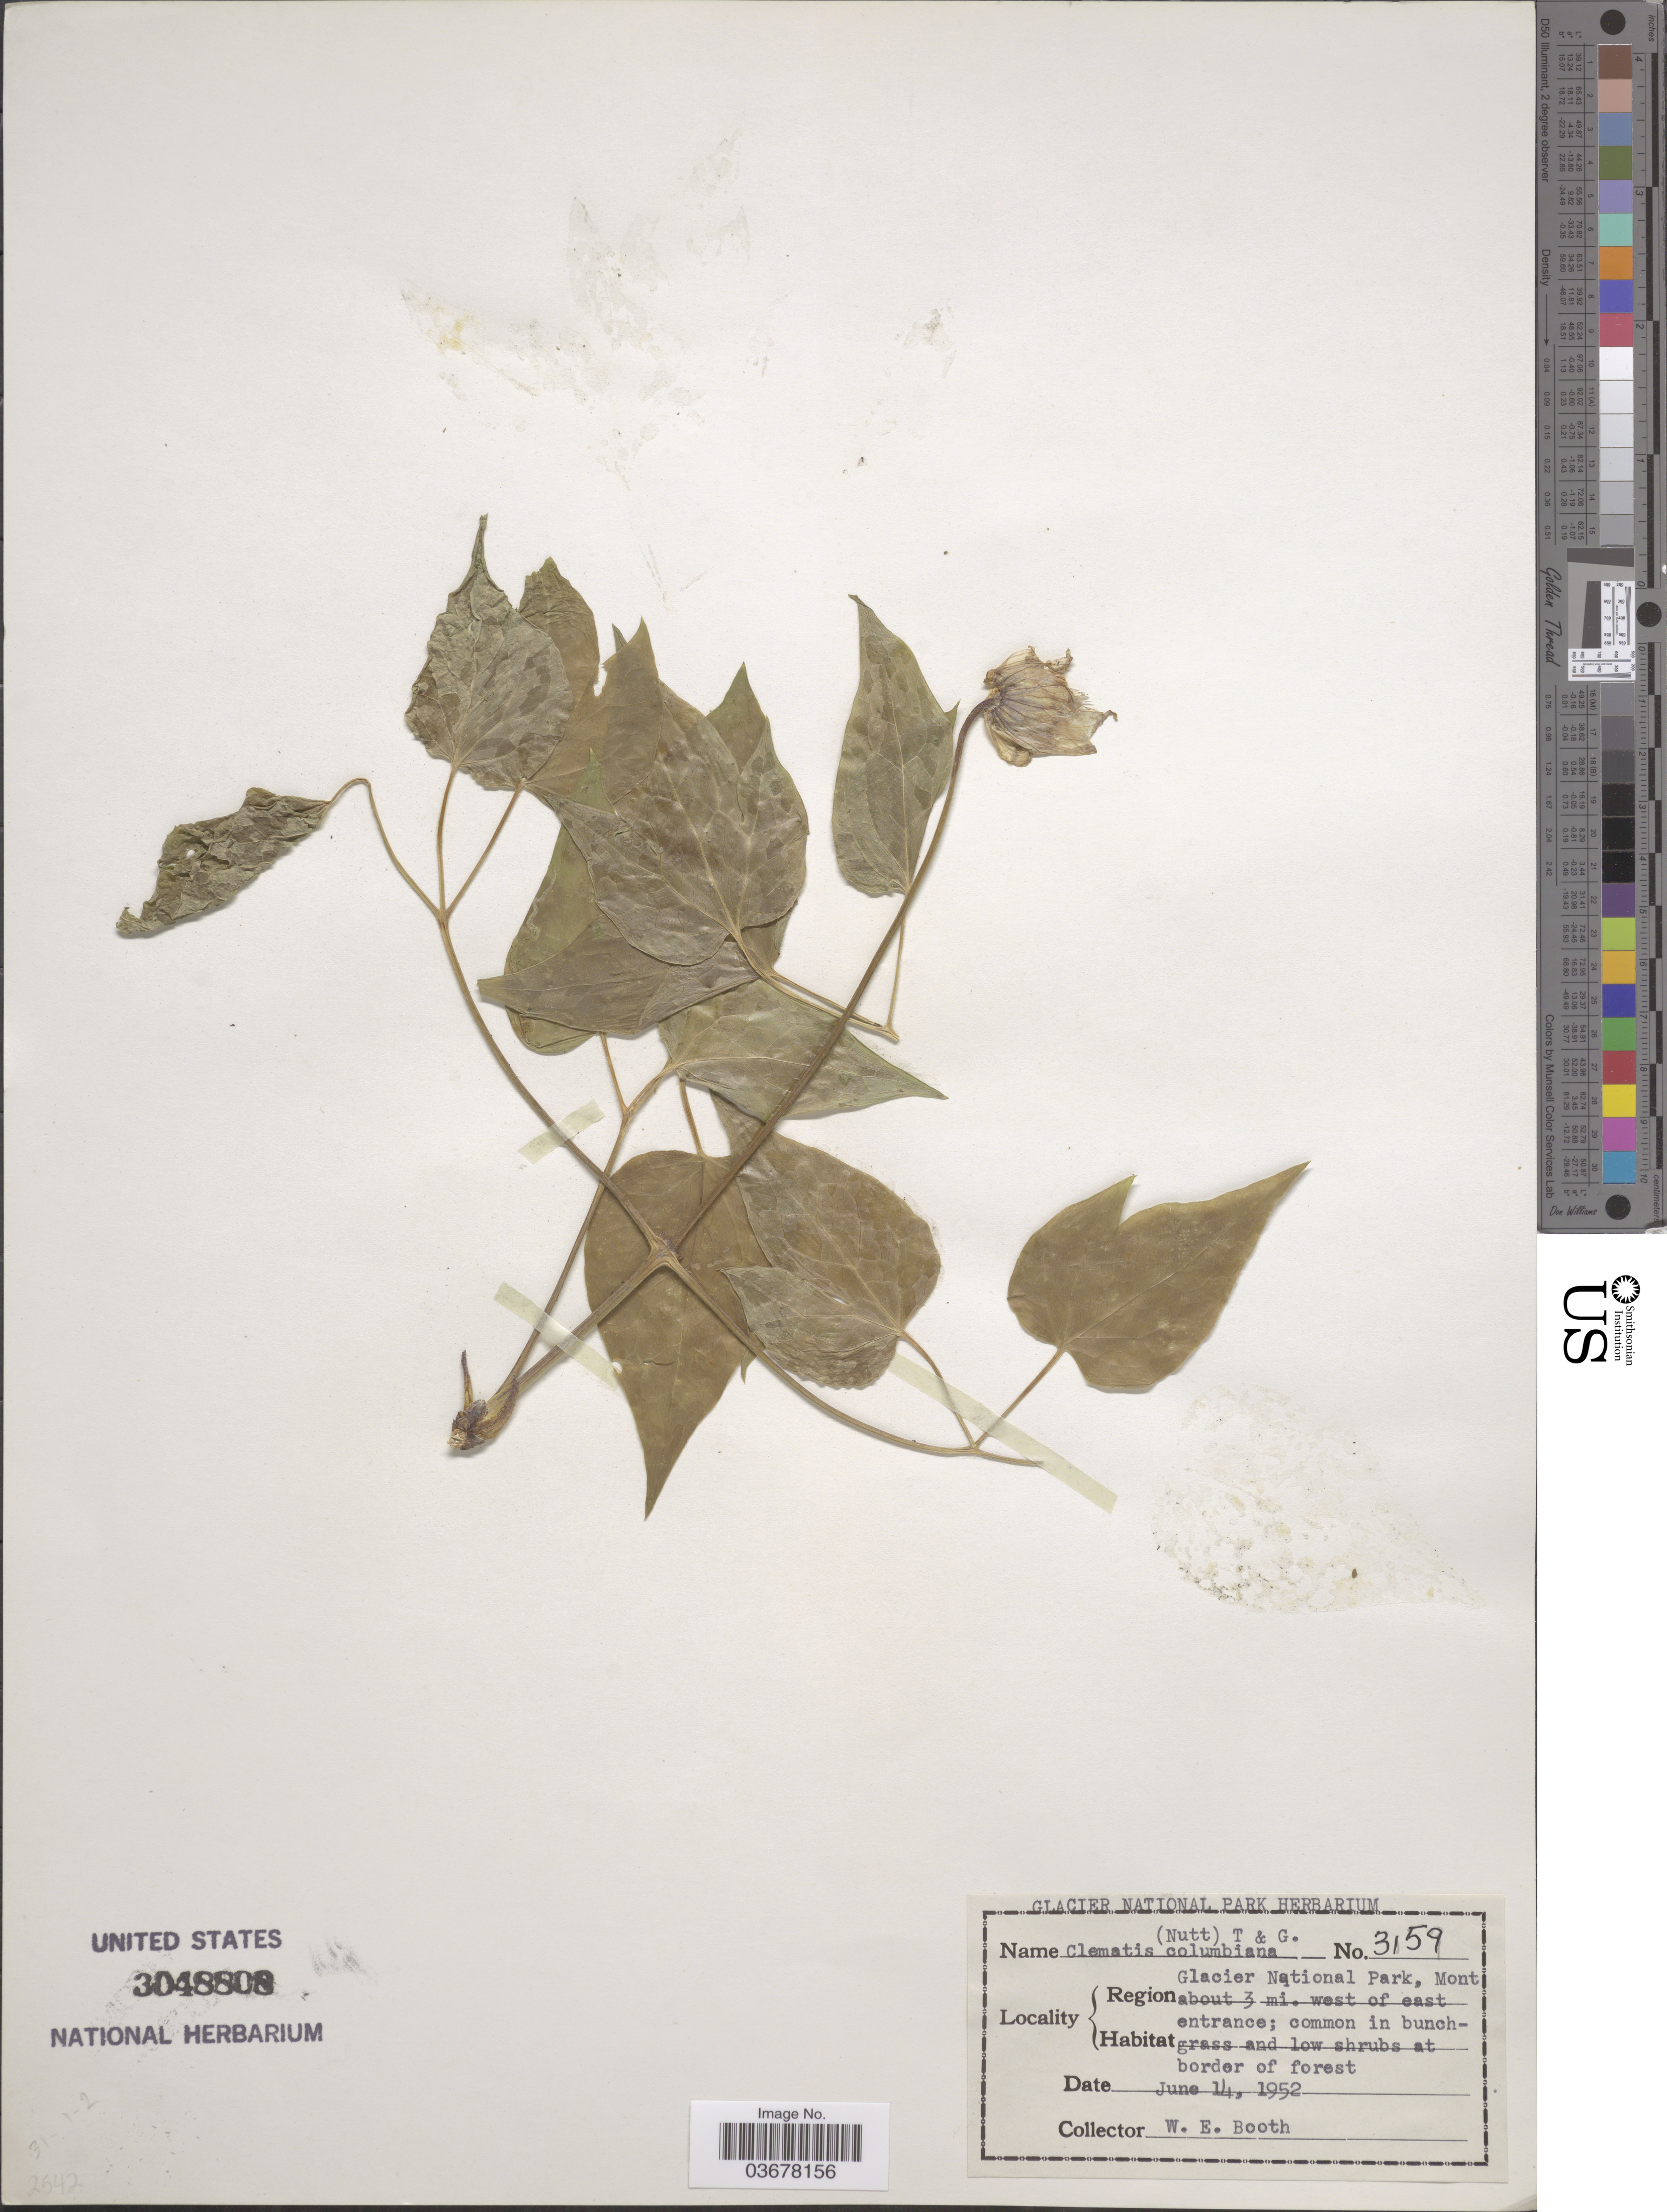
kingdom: Plantae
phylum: Tracheophyta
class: Magnoliopsida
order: Ranunculales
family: Ranunculaceae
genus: Clematis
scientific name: Clematis occidentalis var. grosseserrata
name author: (Rydb.) J.S. Pringle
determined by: Strong, M. T., (US), Smithsonian Institution - National Museum of Natural History (UNITED STATES)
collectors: W. Booth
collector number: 3159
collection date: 1952-06-14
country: United States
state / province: Montana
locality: Region Glacier National Park.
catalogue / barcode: US 3048808